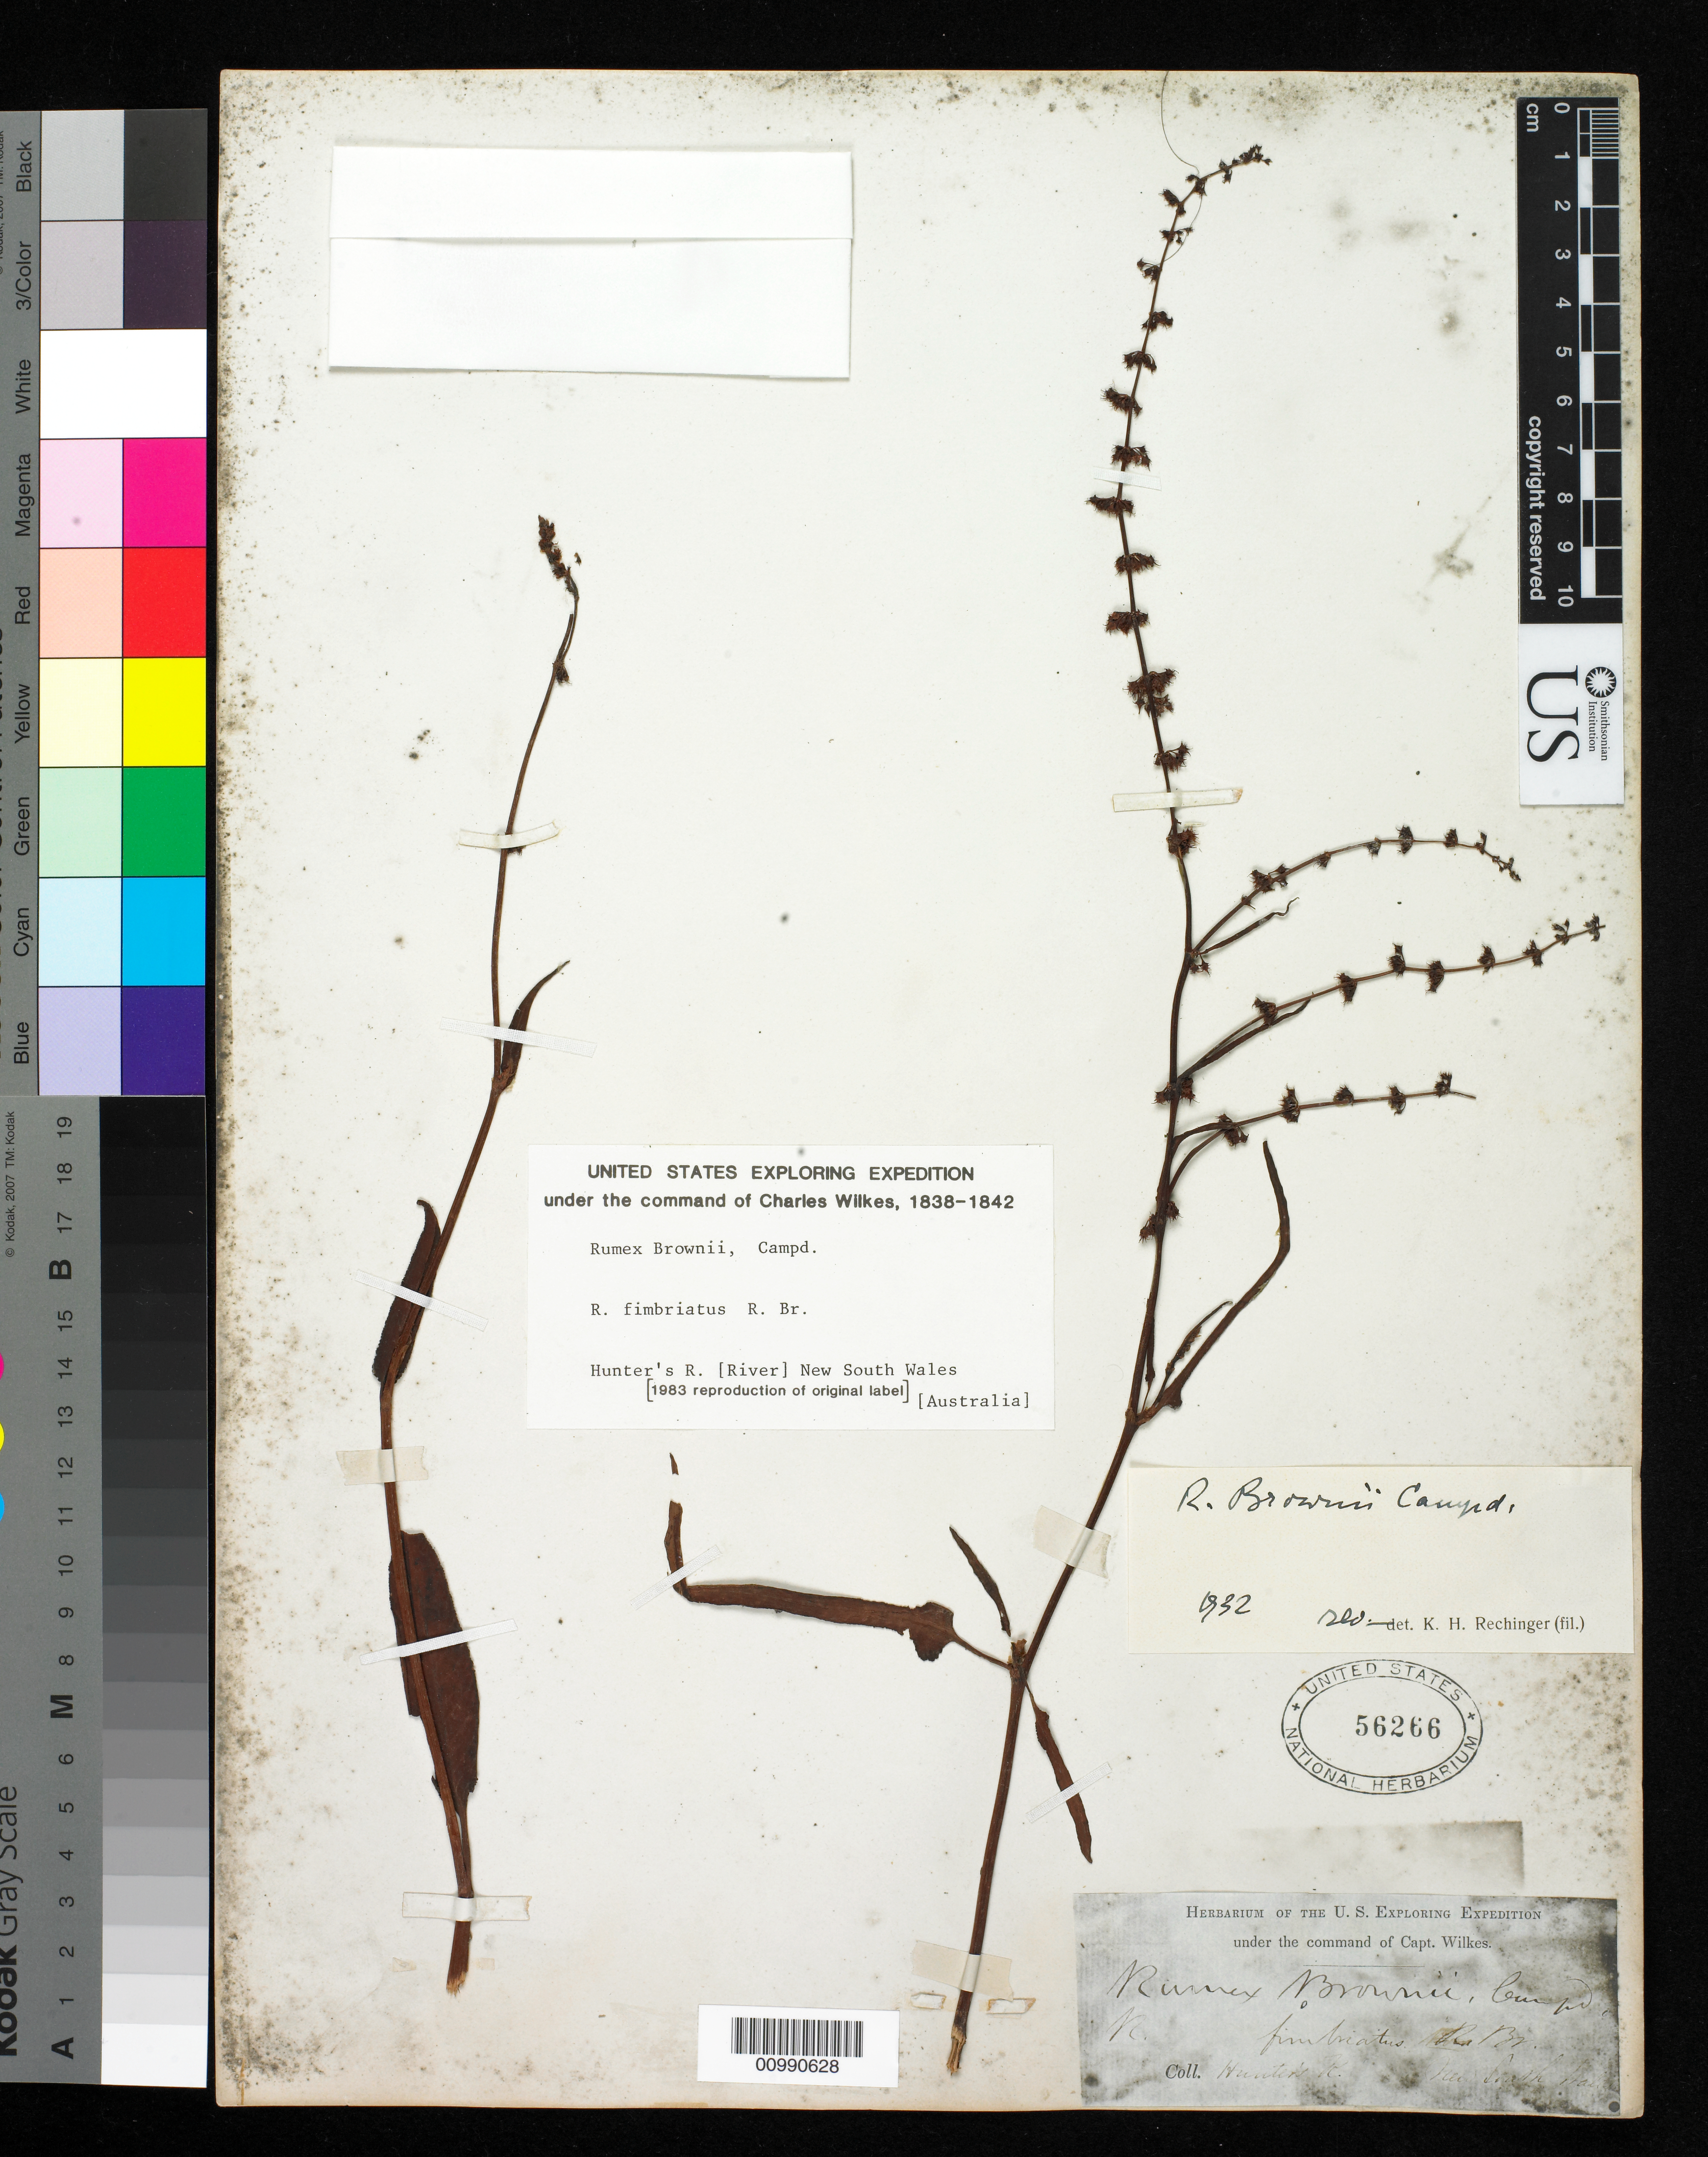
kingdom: Plantae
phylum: Tracheophyta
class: Magnoliopsida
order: Caryophyllales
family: Polygonaceae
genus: Rumex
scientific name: Rumex brownii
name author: Campd.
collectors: Wilkes Explor. Exped.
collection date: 1838/1842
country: Australia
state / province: New South Wales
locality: Hunter's River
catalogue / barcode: US 56266